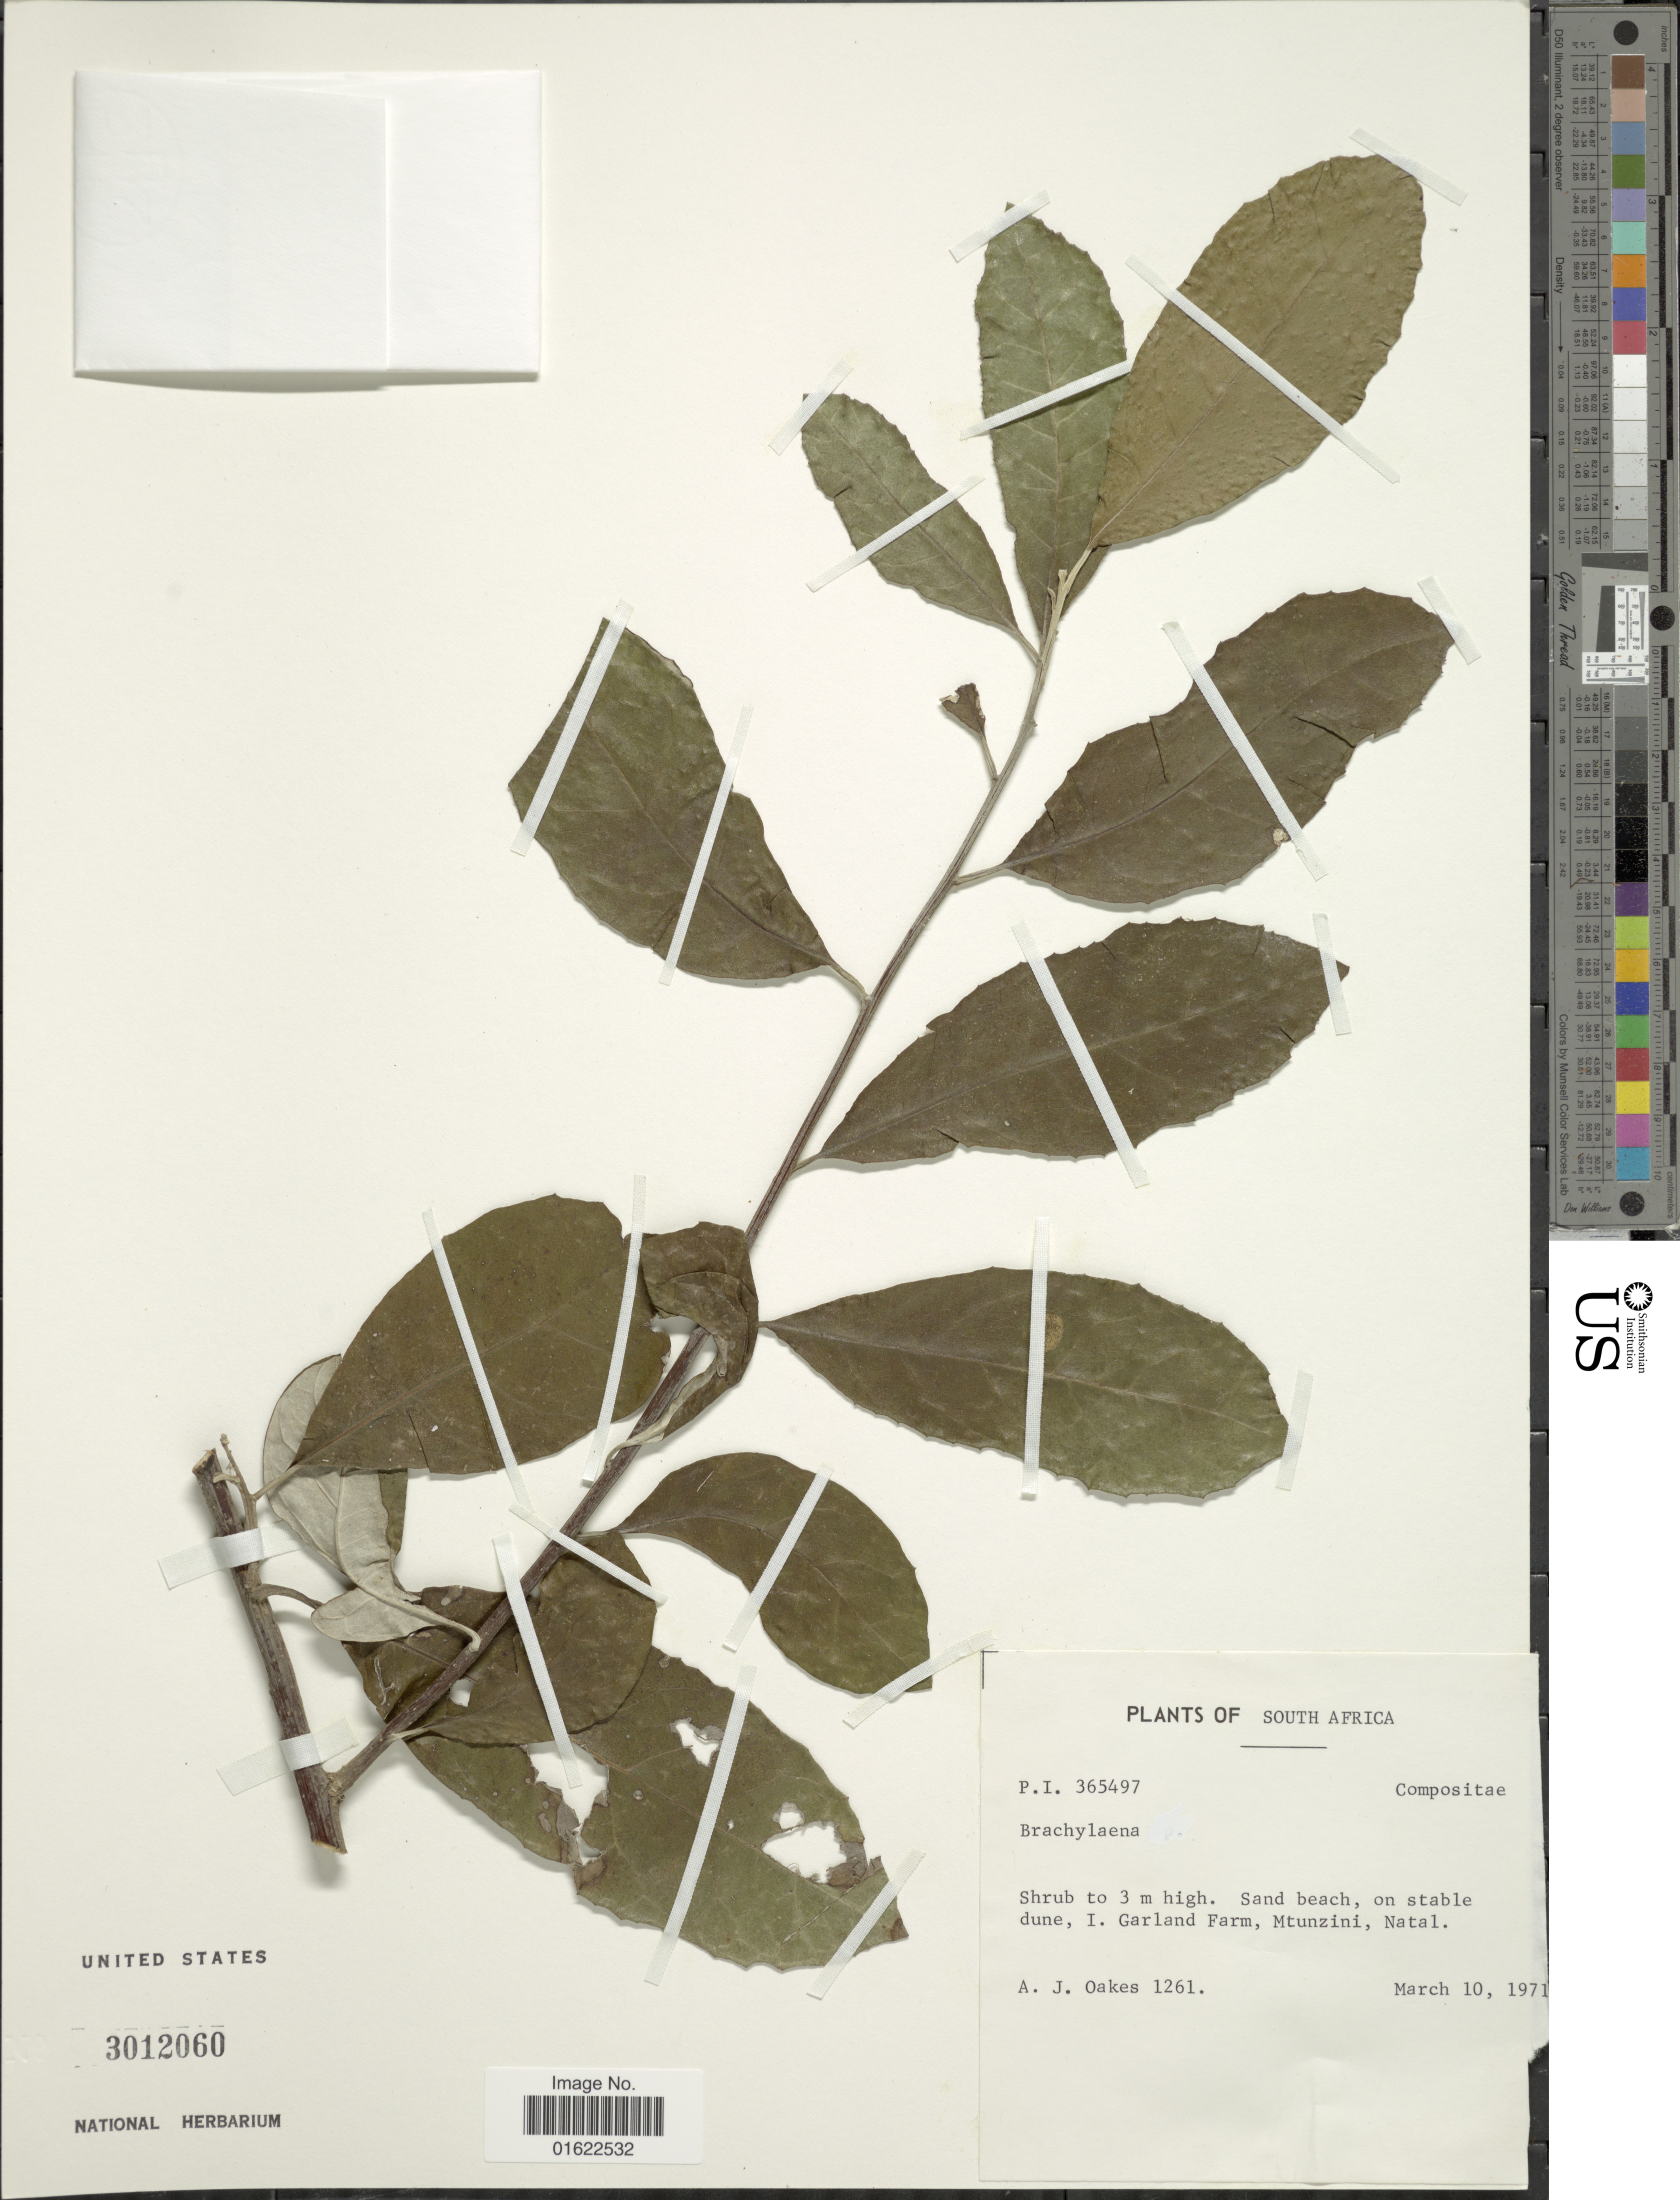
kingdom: Plantae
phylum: Tracheophyta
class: Magnoliopsida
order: Asterales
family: Asteraceae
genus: Brachylaena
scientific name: Brachylaena sp.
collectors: A. Oakes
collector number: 1261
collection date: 1971-03-10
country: South Africa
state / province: KwaZulu-Natal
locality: Sand beach, on stable dune, I. Garland Farm, Mtunzini, Natal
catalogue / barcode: US 3012060